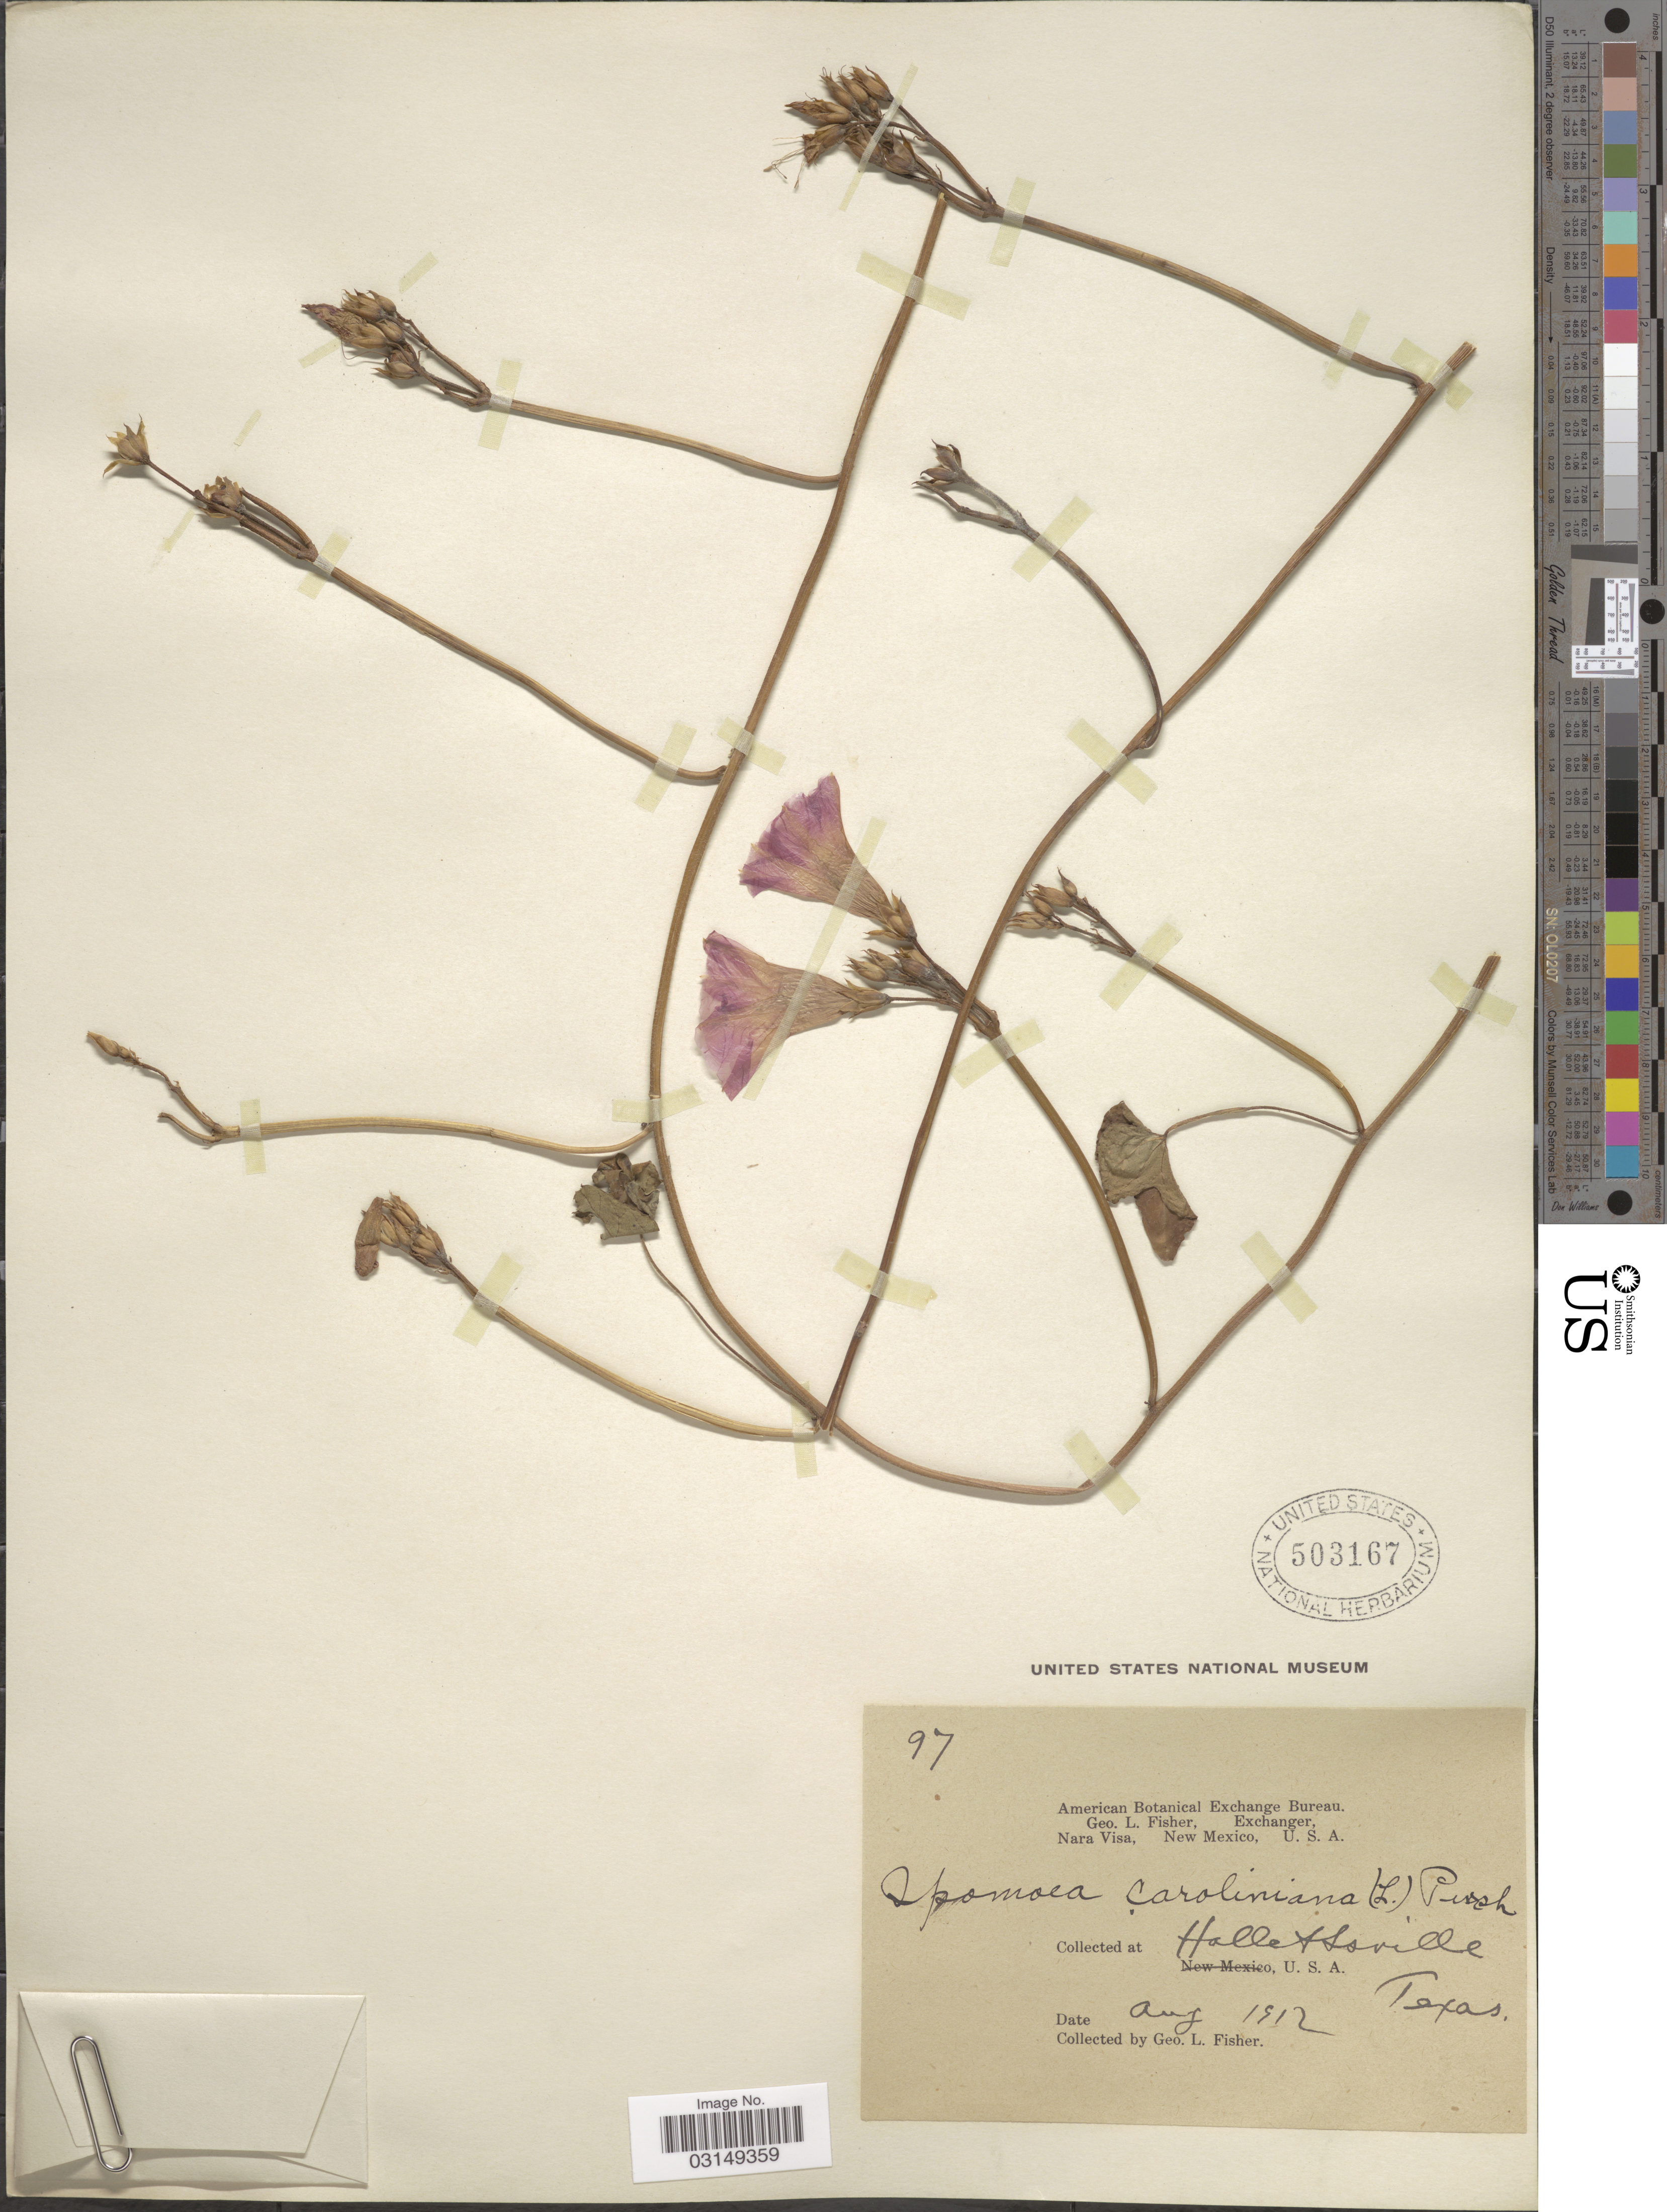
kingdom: Plantae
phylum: Tracheophyta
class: Magnoliopsida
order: Solanales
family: Convolvulaceae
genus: Ipomoea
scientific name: Ipomoea trichocarpa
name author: Elliott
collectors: G. L. Fisher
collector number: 97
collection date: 1912-08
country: United States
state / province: Texas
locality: Halletsville.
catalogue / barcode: US 503167